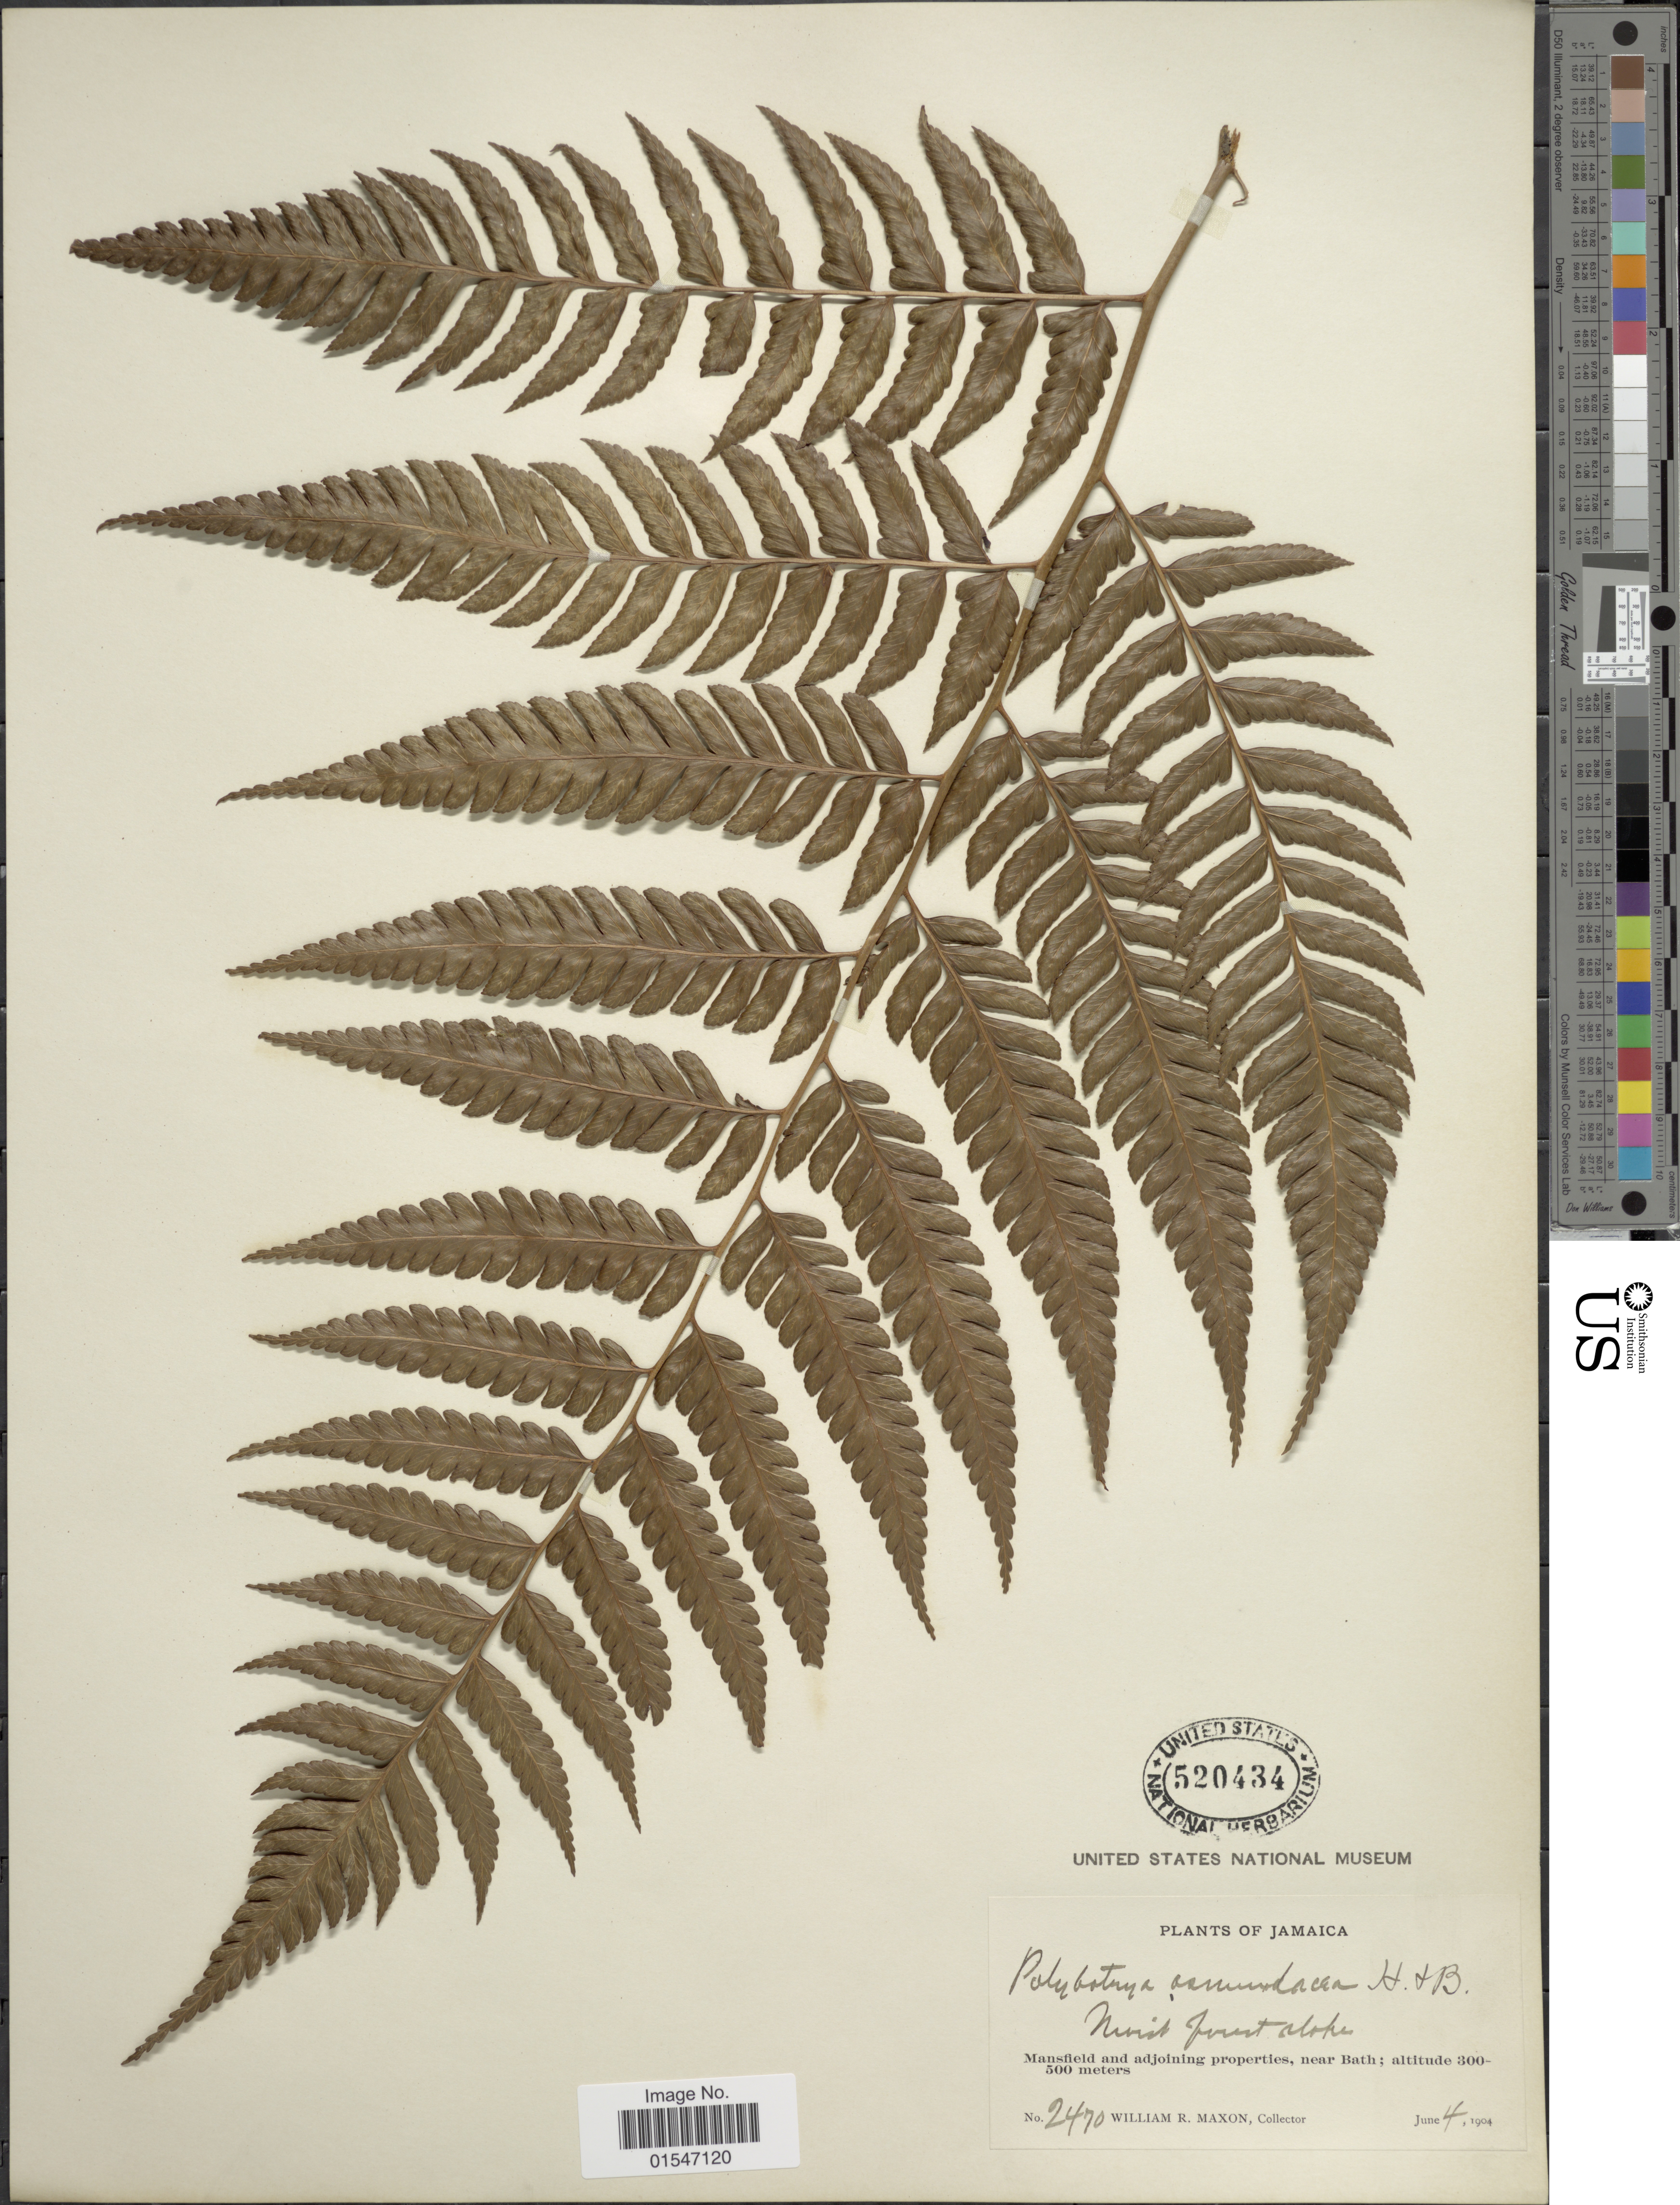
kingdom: Plantae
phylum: Tracheophyta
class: Polypodiopsida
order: Polypodiales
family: Dryopteridaceae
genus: Polybotrya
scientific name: Polybotrya osmundacea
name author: Humb. & Bonpl. ex Willd.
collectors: W. R. Maxon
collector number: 2470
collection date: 1904-06-04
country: Jamaica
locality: Jamaica, Mansfield and adjoining properties, near Bath.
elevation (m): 300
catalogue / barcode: US 520434